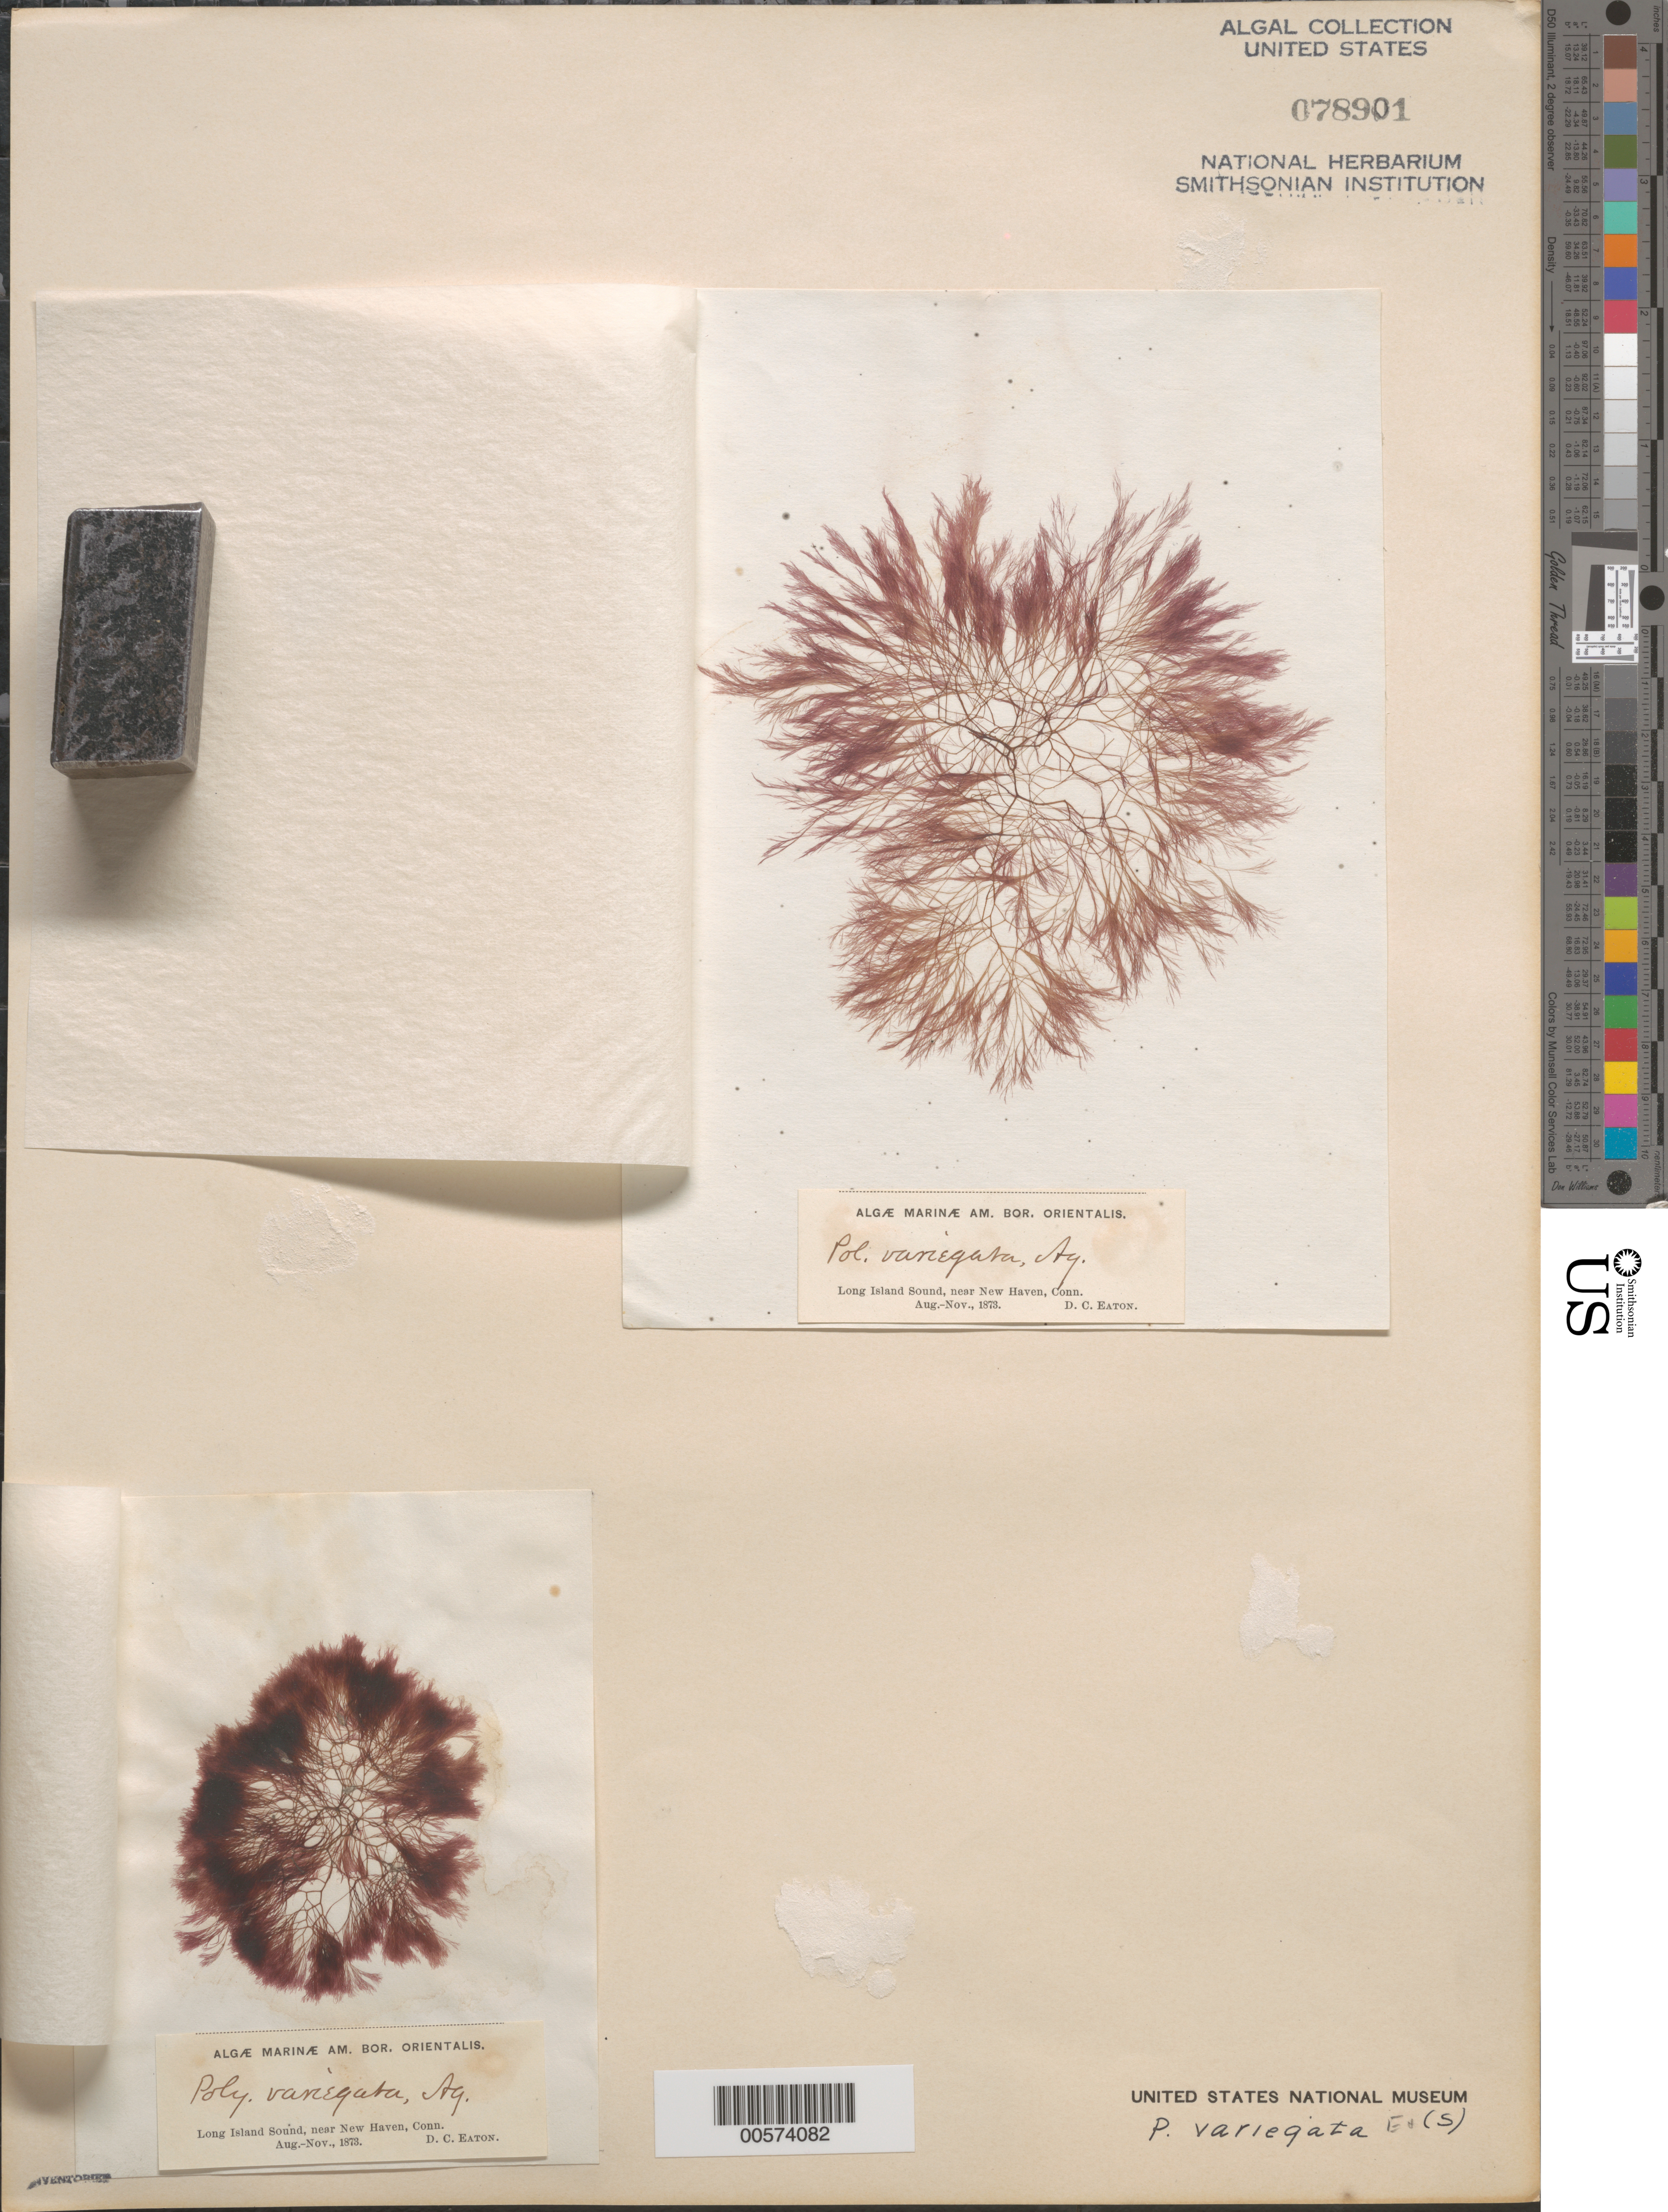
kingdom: Plantae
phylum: Rhodophyta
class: Florideophyceae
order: Ceramiales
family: Rhodomelaceae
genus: Carradoriella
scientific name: Carradoriella denudata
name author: (Dillwyn) Savoie & G.W. Saunders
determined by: Algae name updating Project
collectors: D. C. Eaton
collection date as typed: Aug 1873 to -- Nov 1873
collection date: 1873-08/1873-11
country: United States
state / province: Connecticut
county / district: New Haven County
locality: Long Island Sound, near New Haven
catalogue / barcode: US 78901